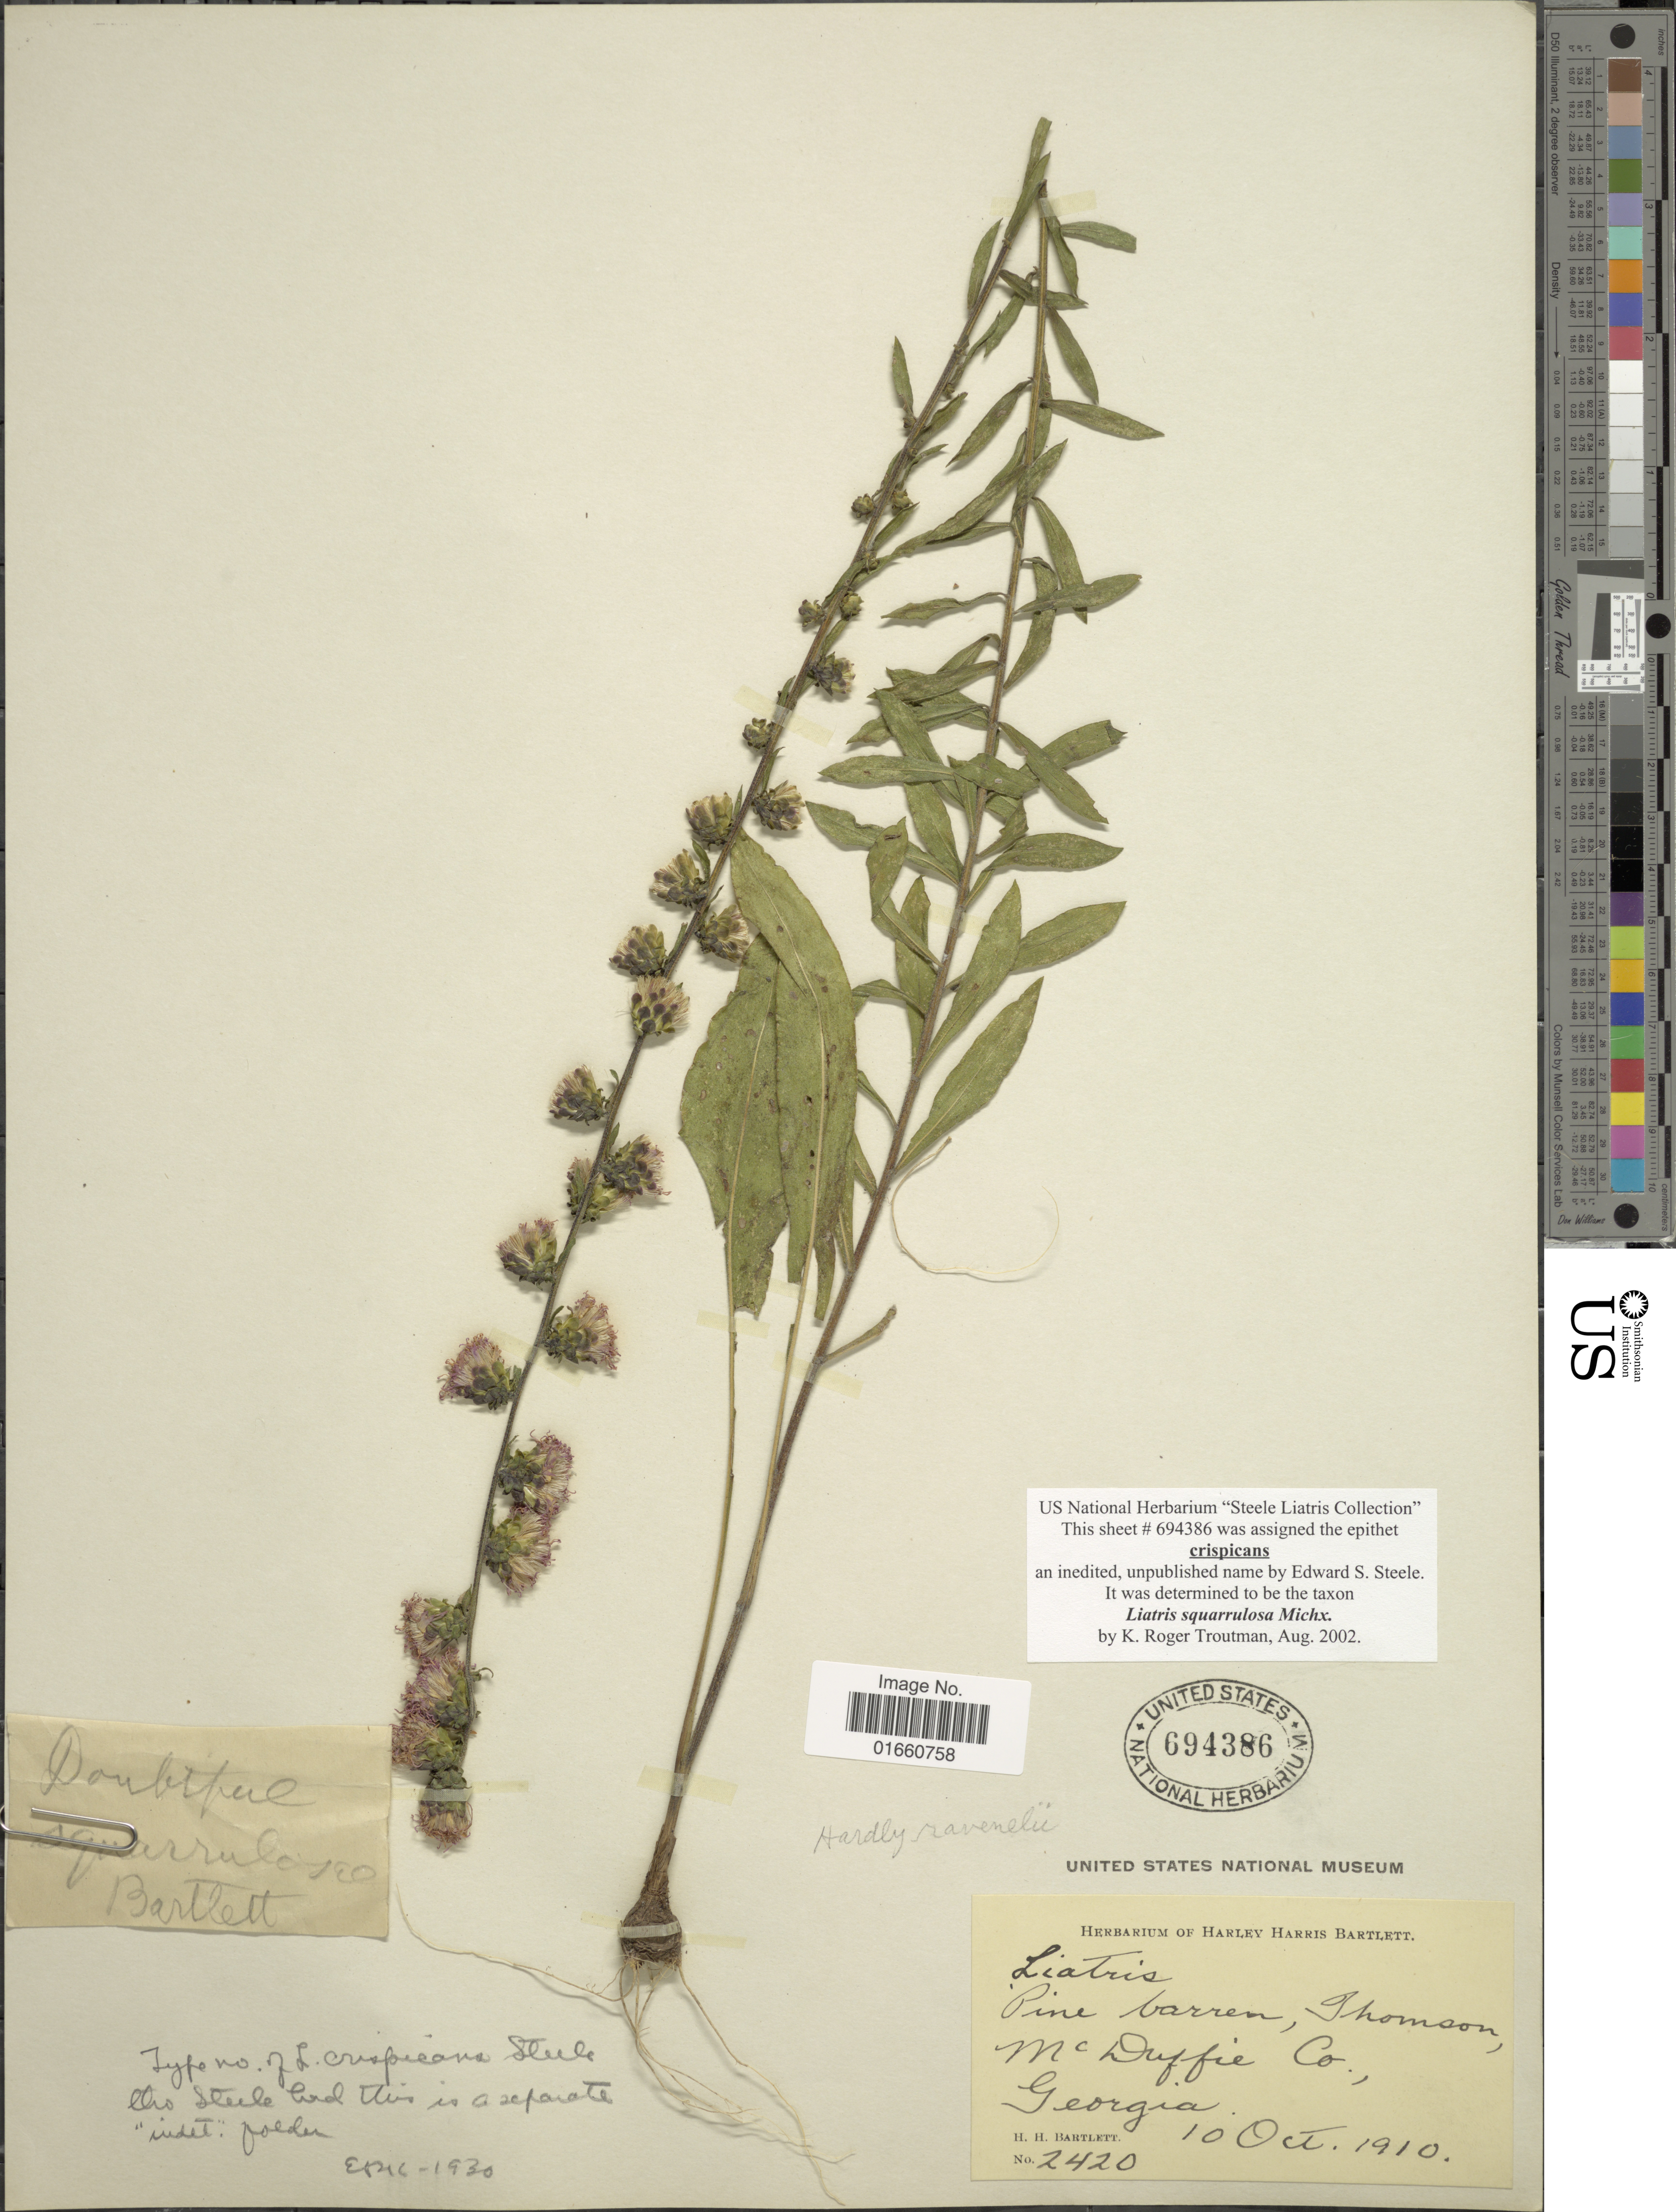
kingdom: Plantae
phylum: Tracheophyta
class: Magnoliopsida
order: Asterales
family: Asteraceae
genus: Liatris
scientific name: Liatris squarrulosa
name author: Michx.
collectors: H. H. Bartlett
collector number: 2420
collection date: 1910-10-10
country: United States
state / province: Georgia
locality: Pine barren, Thomson McDuffie Co.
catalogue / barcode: US 694386